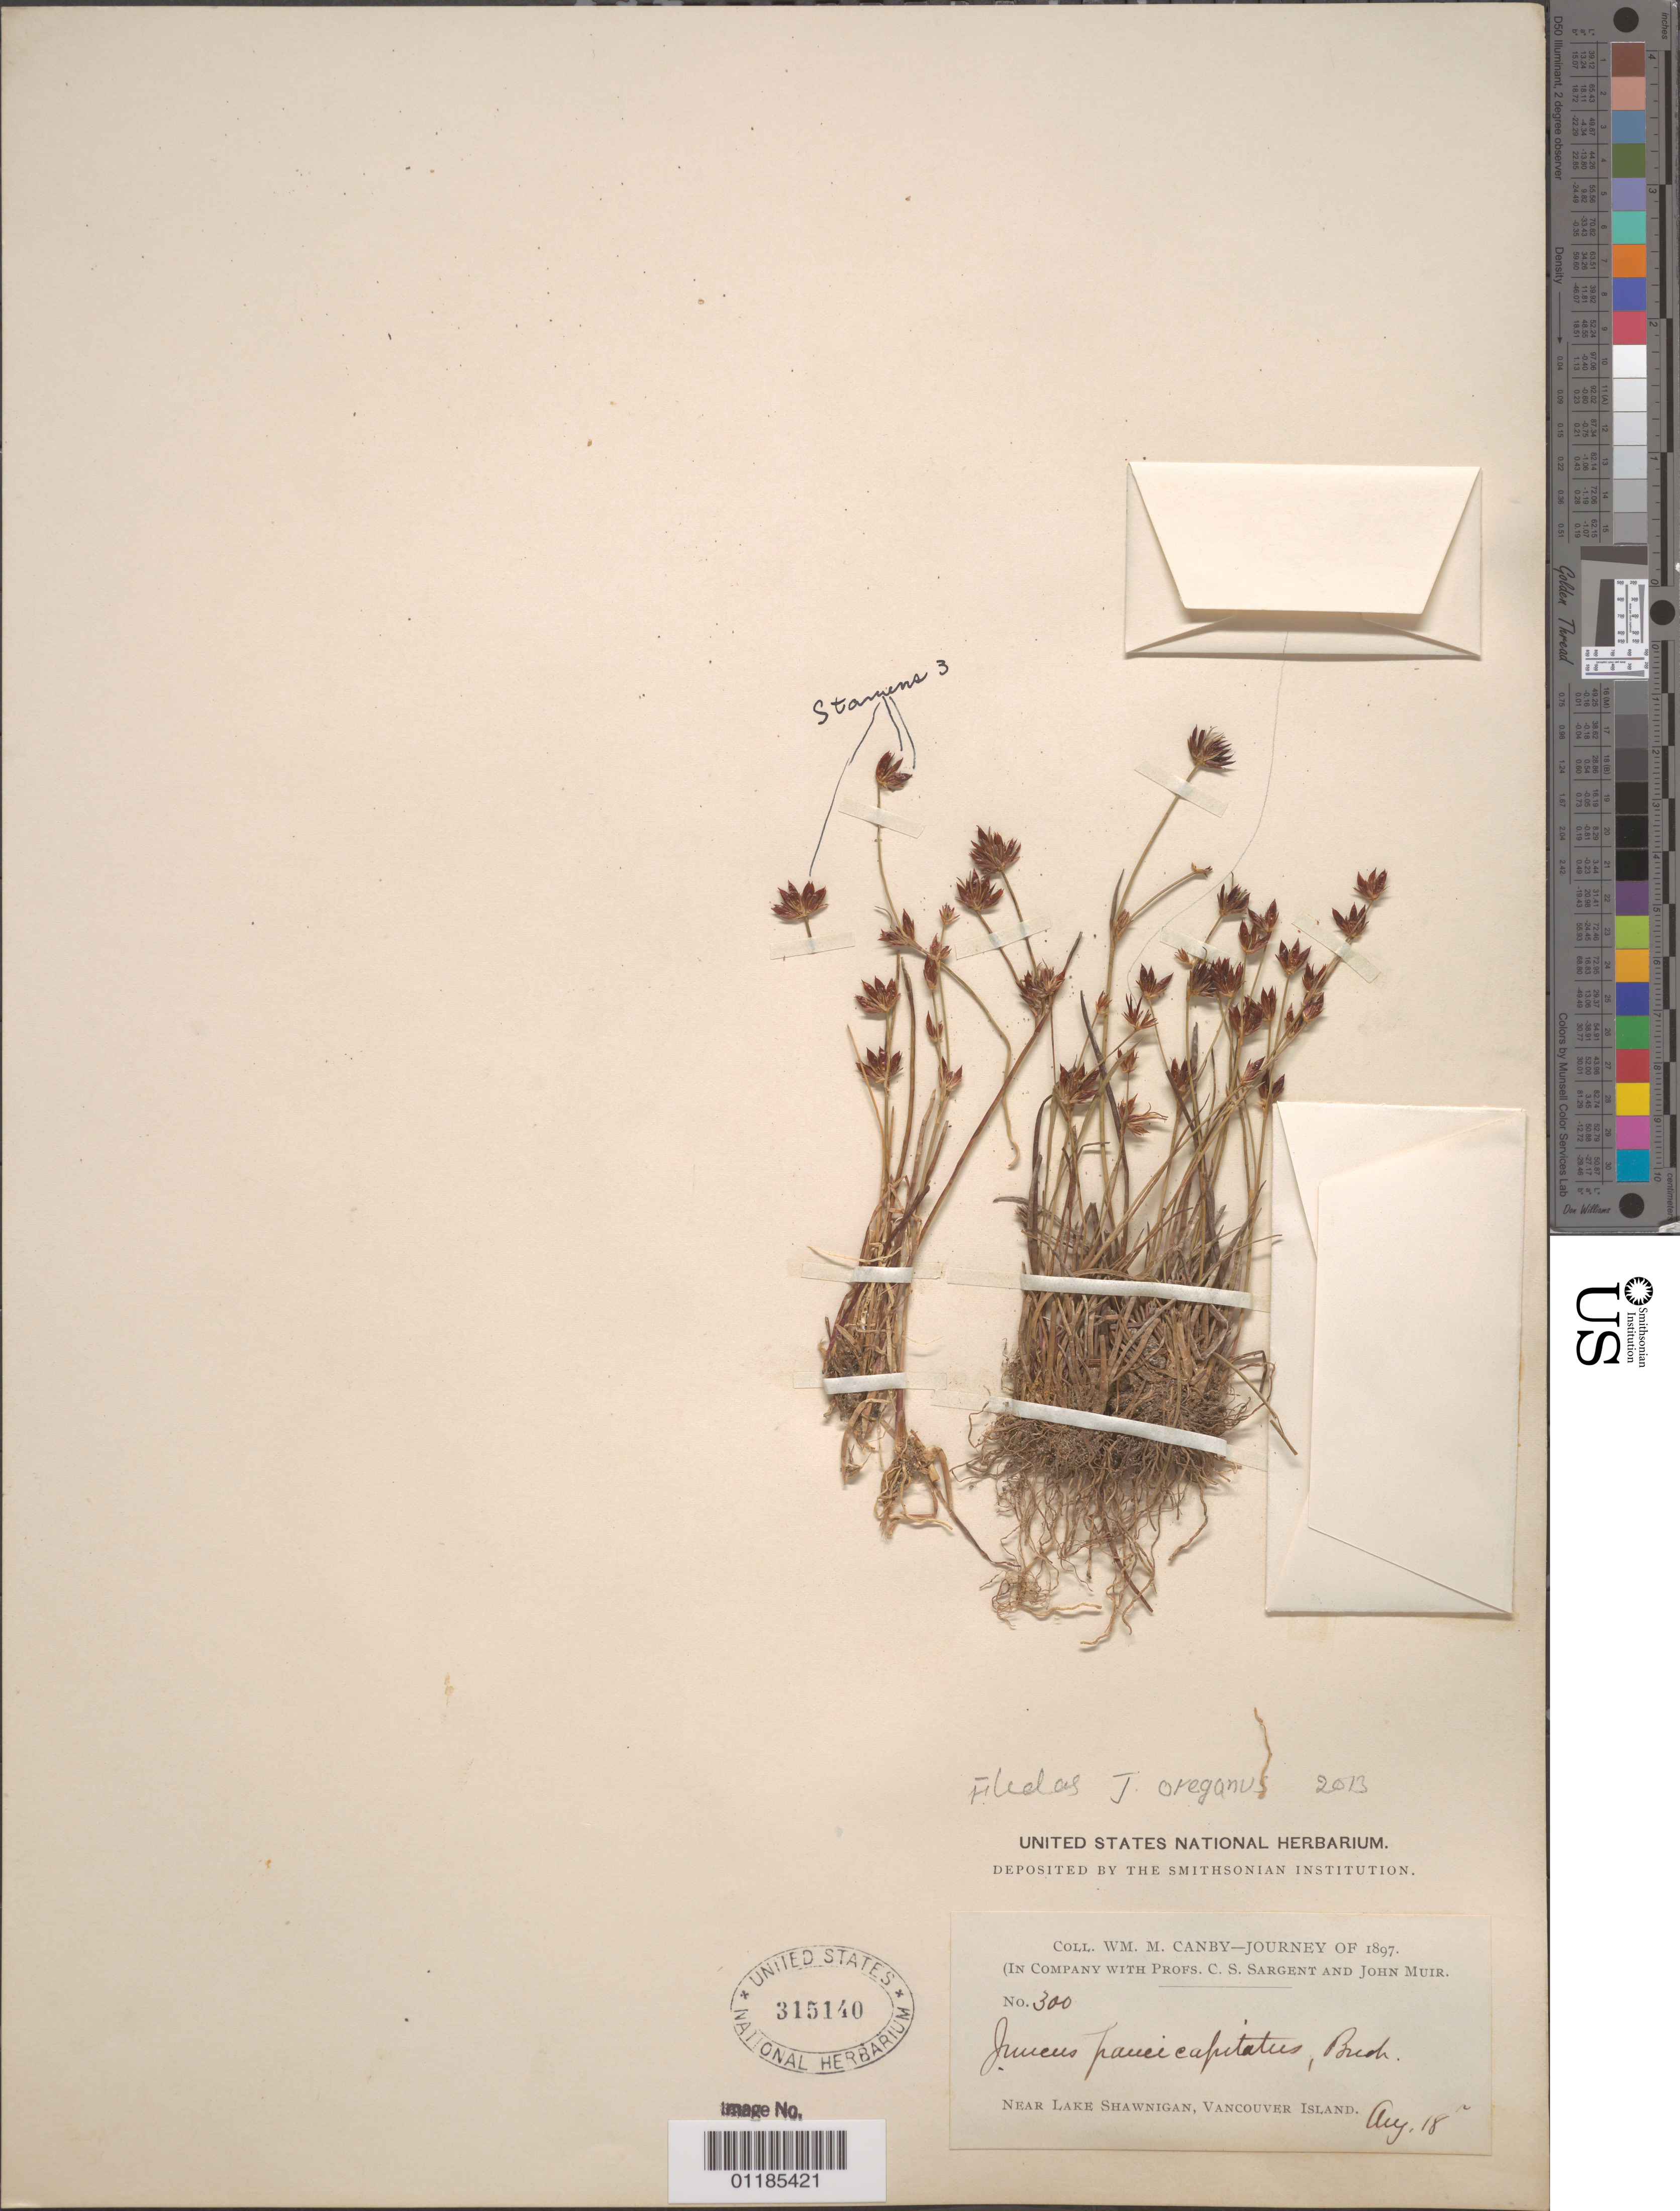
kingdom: Plantae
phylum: Tracheophyta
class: Liliopsida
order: Poales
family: Juncaceae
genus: Juncus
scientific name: Juncus oreganus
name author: S. Watson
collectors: W. M. Canby, C. S. Sargent & J. Muir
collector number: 300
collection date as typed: Aug 18 1897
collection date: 1897-08-18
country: Canada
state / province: British Columbia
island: Vancouver Island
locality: Lake Shawnigan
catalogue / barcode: US 315140